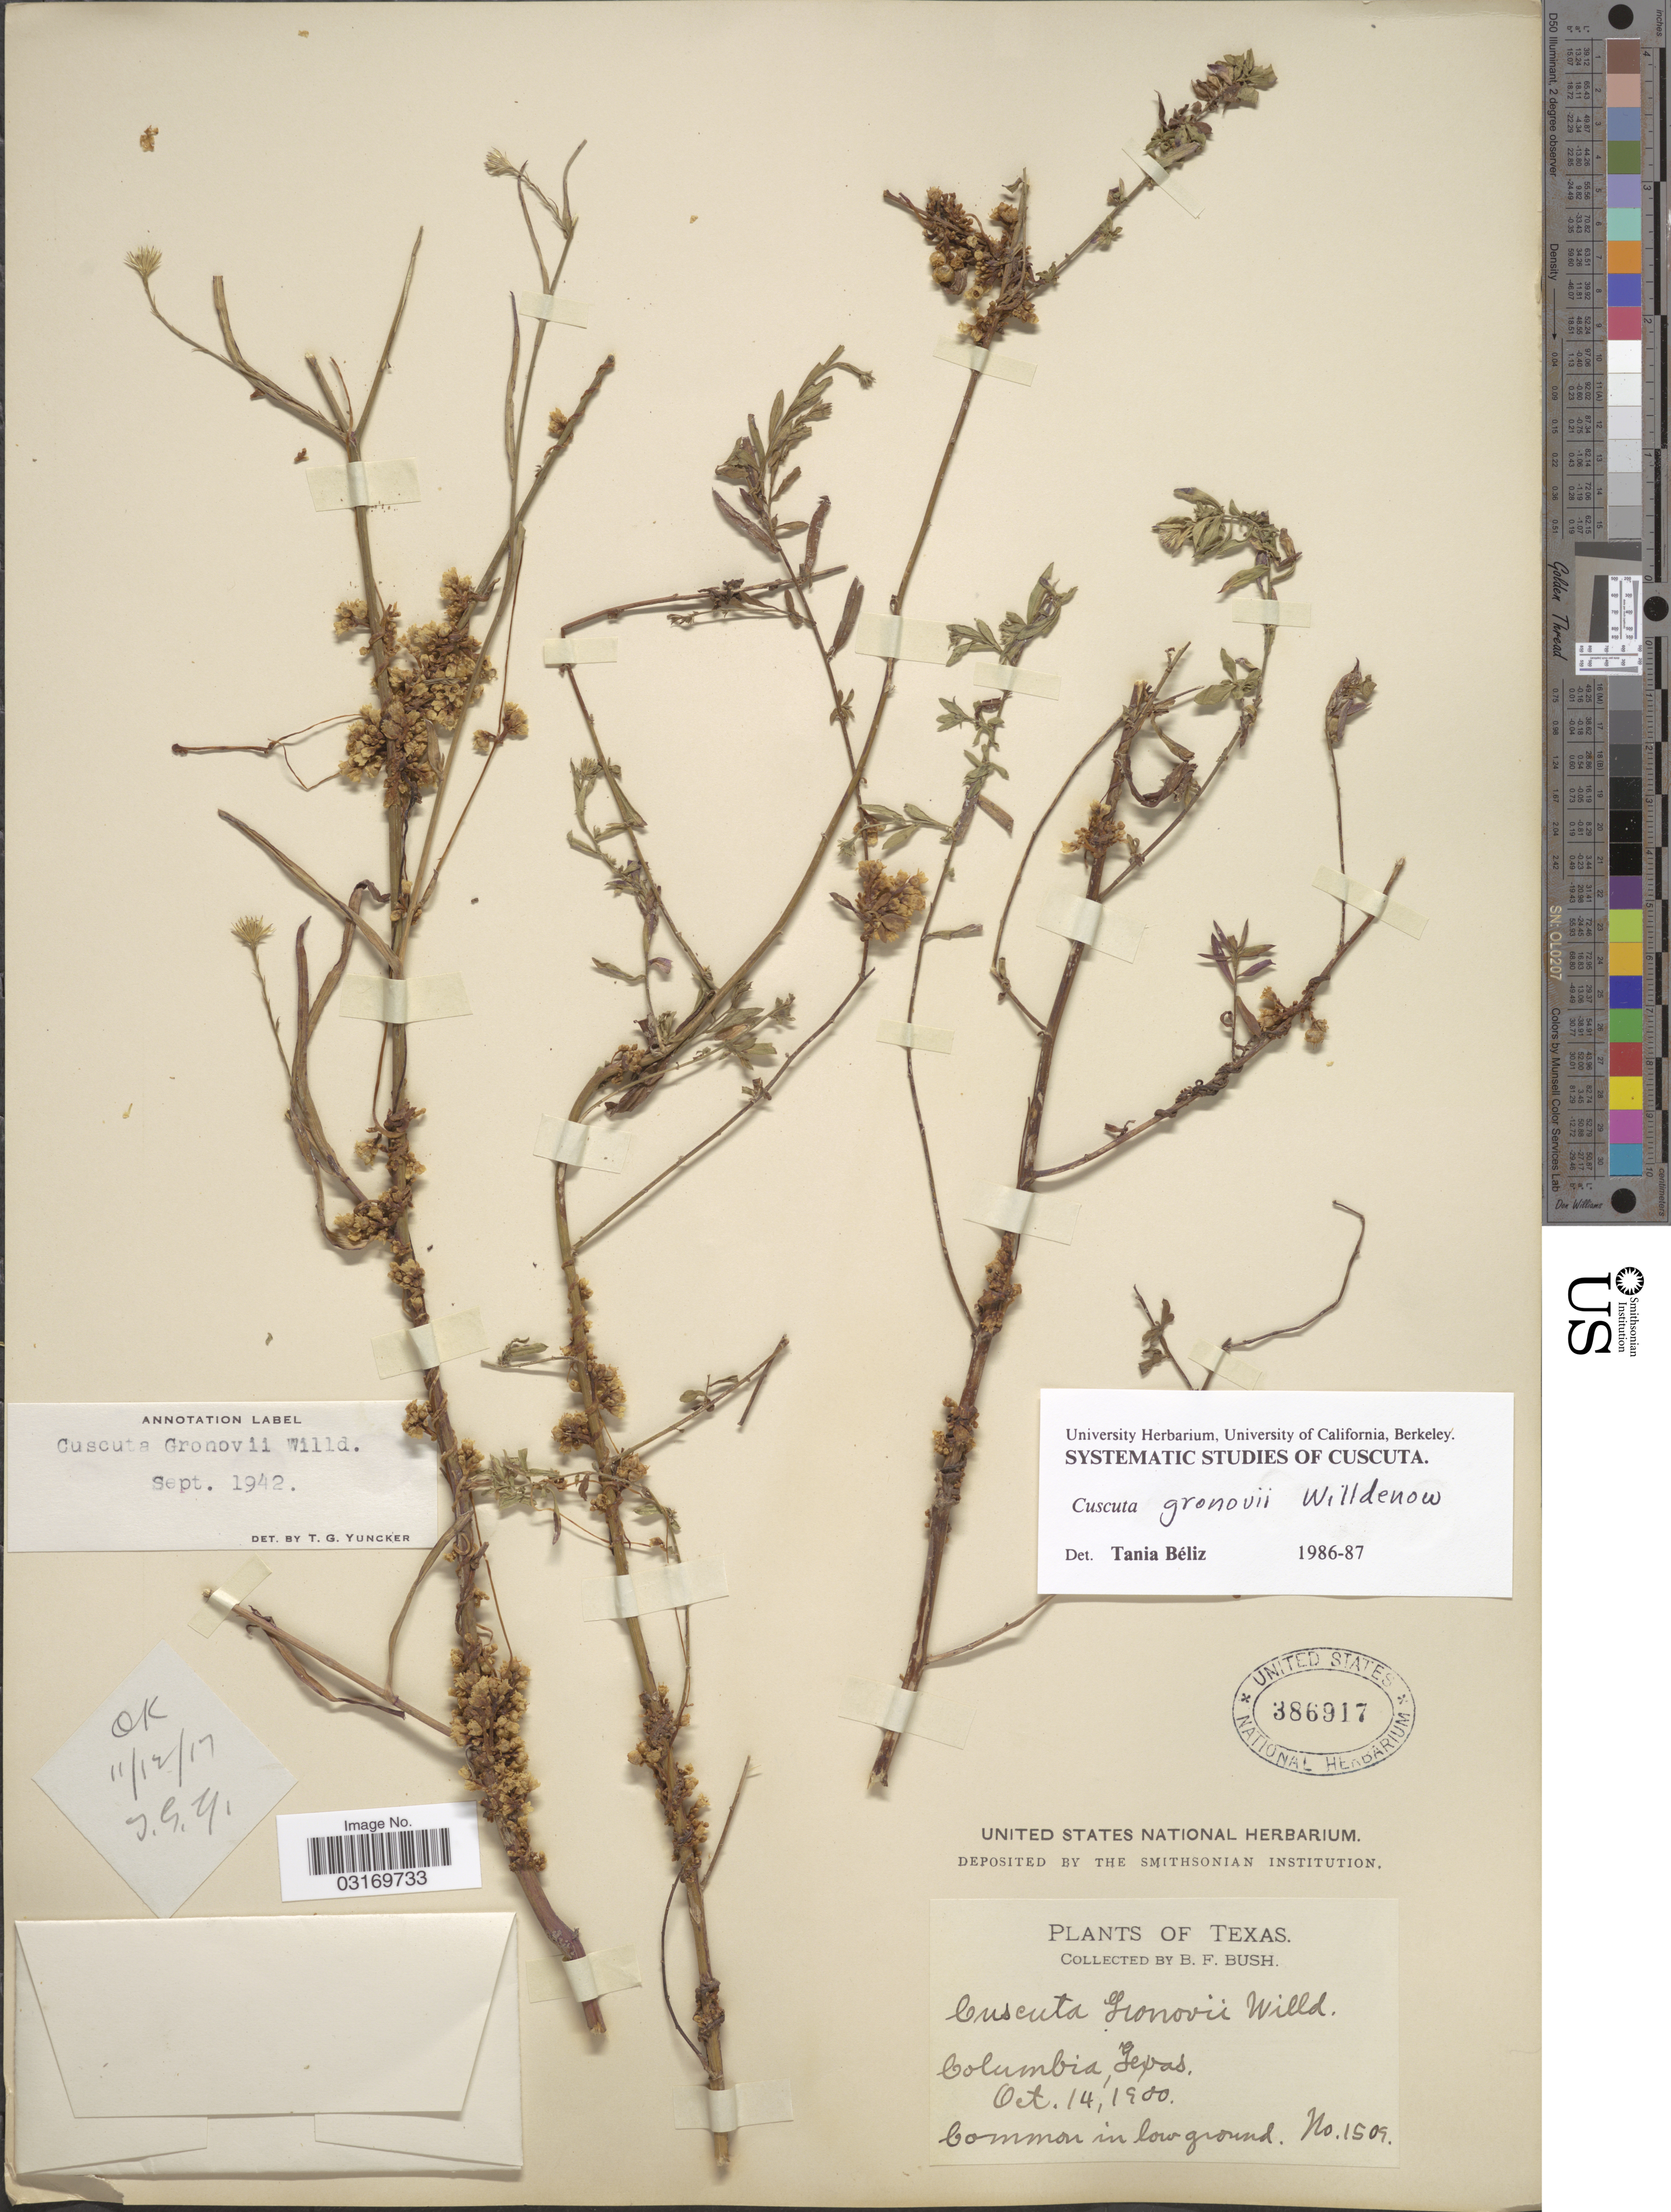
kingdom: Plantae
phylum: Tracheophyta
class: Magnoliopsida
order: Solanales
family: Convolvulaceae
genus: Cuscuta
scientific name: Cuscuta gronovii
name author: Willd. ex Schult.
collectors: B. F. Bush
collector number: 1509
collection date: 1900-10-14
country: United States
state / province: Texas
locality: Columbia.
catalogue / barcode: US 386917